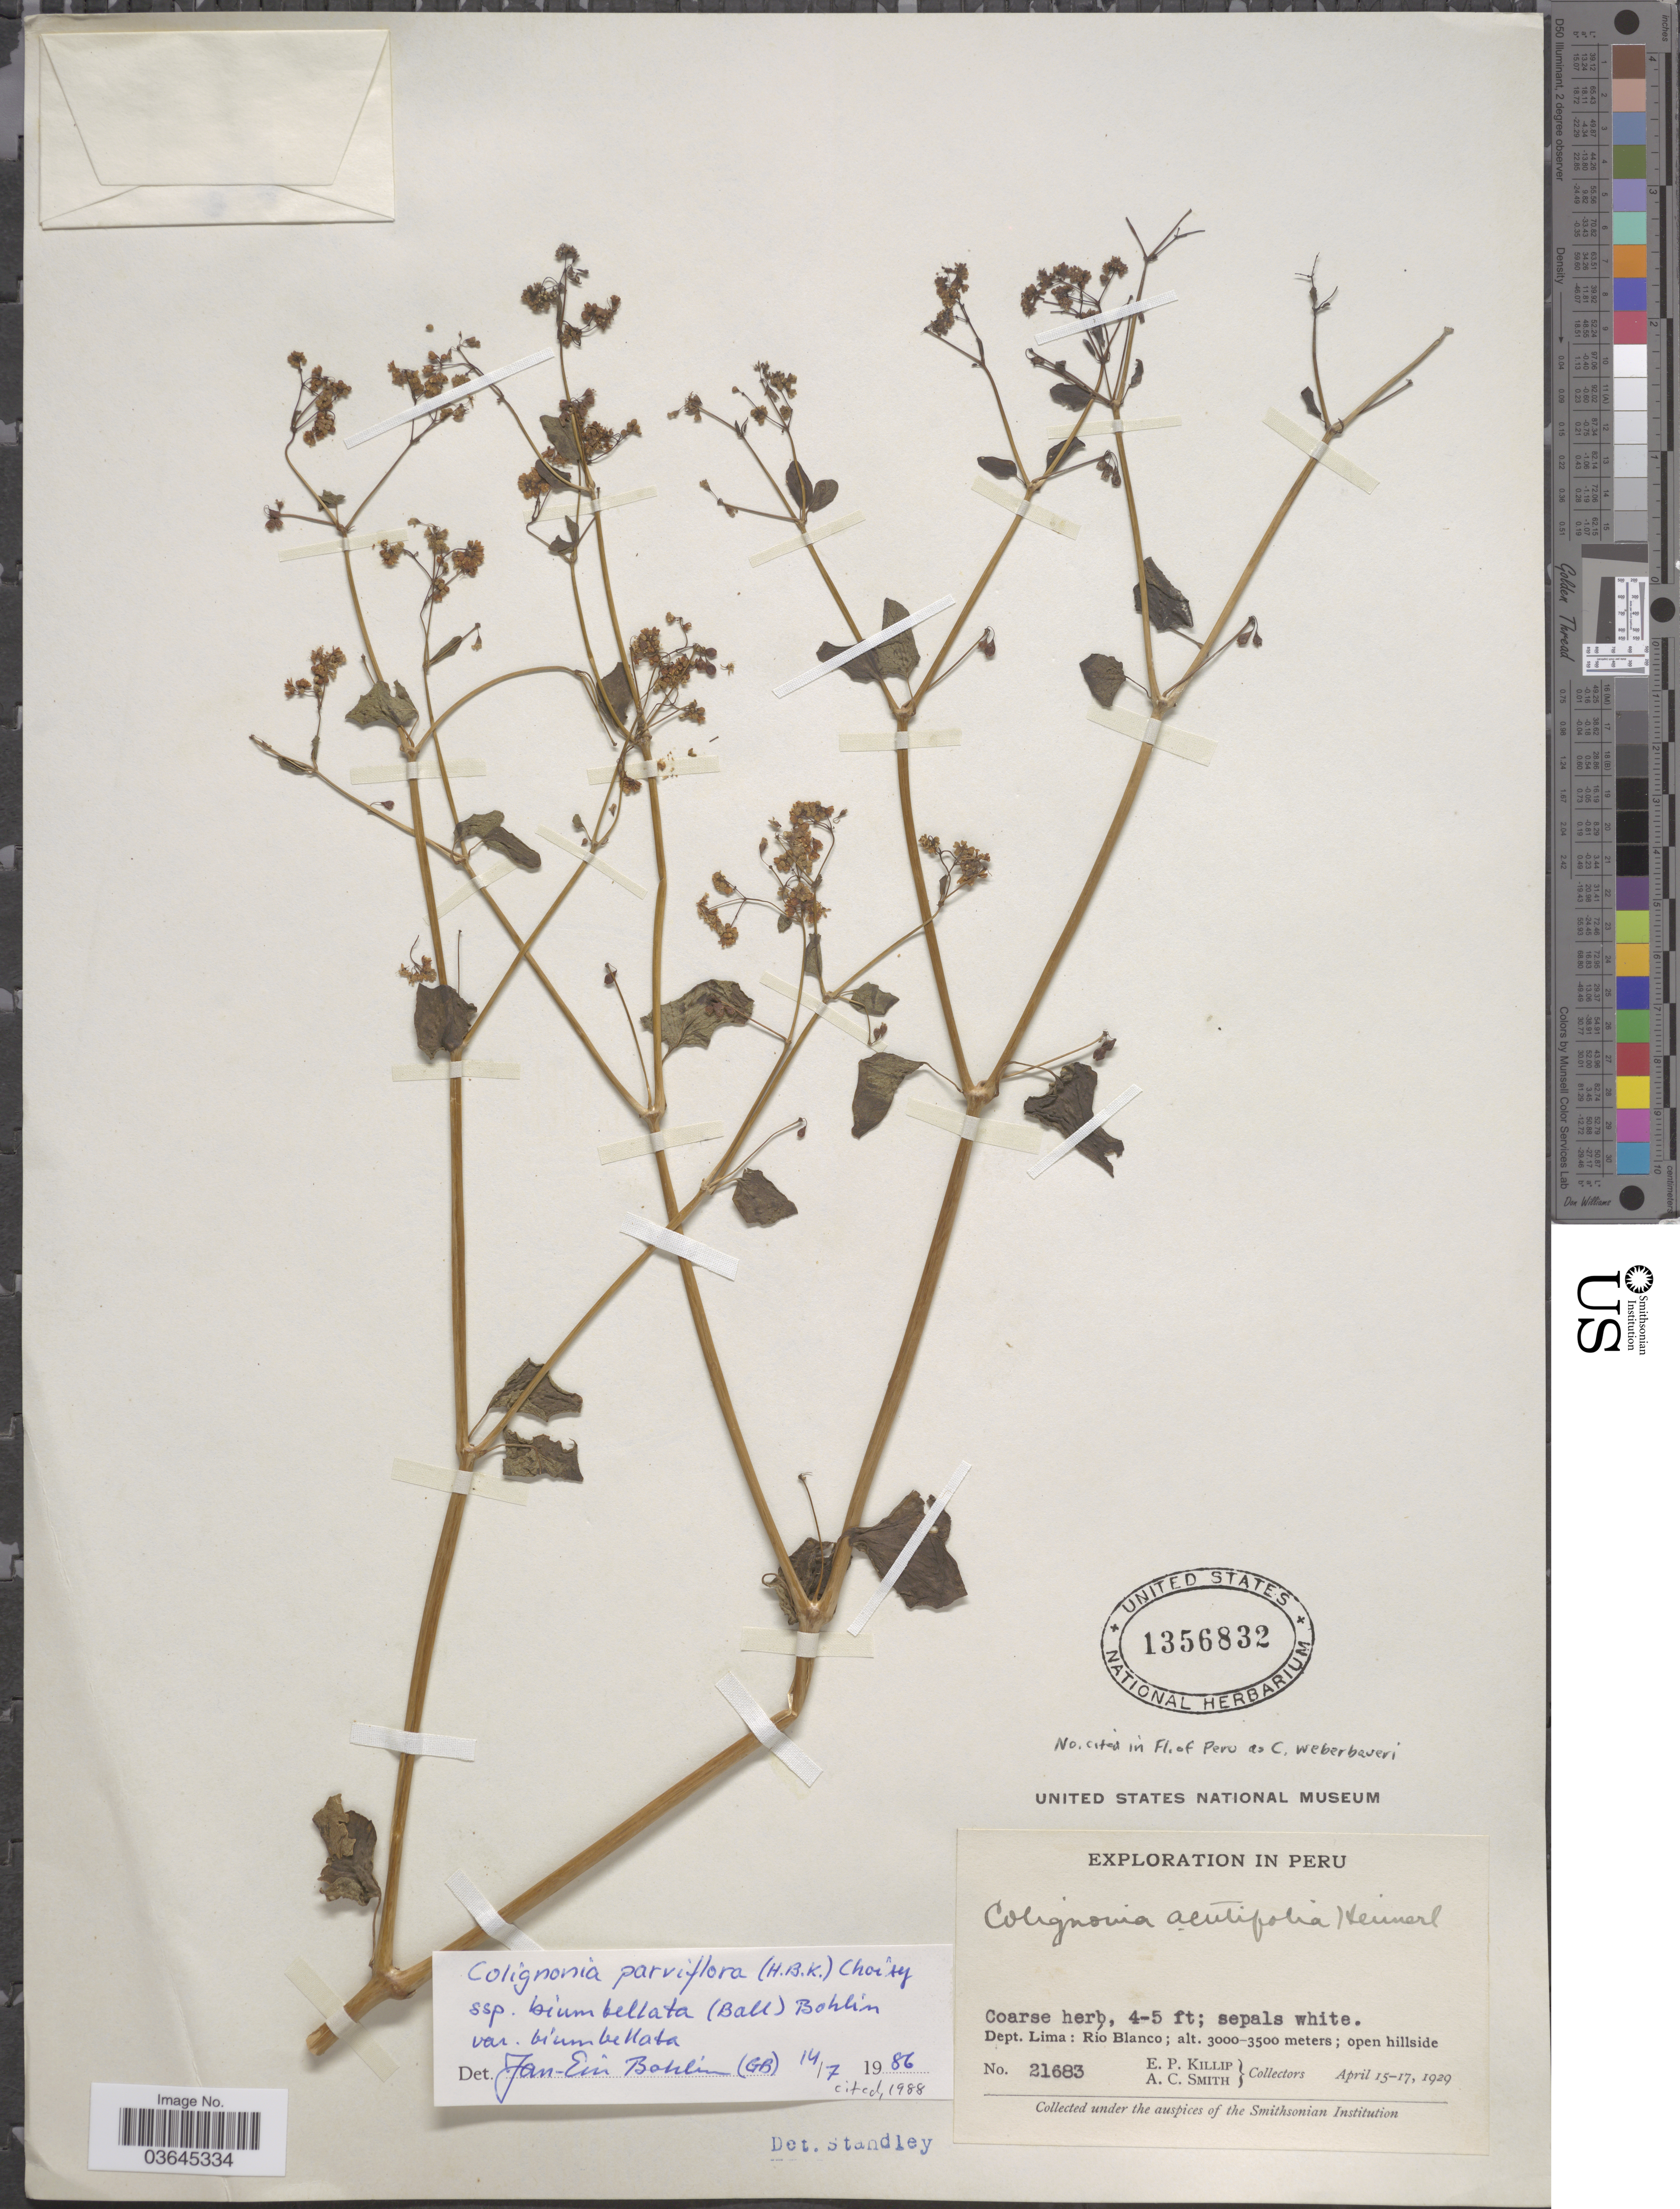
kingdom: Plantae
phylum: Tracheophyta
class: Magnoliopsida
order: Caryophyllales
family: Nyctaginaceae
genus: Colignonia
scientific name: Colignonia parviflora subsp. biumbellata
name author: (Ball) J.E. Bohlin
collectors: E. P. Killip & A. C. Smith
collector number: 21683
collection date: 1929-04-15/1929-04-17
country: Peru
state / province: Lima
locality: Dept. Lima: Río Blanco.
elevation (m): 3000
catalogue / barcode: US 1356832